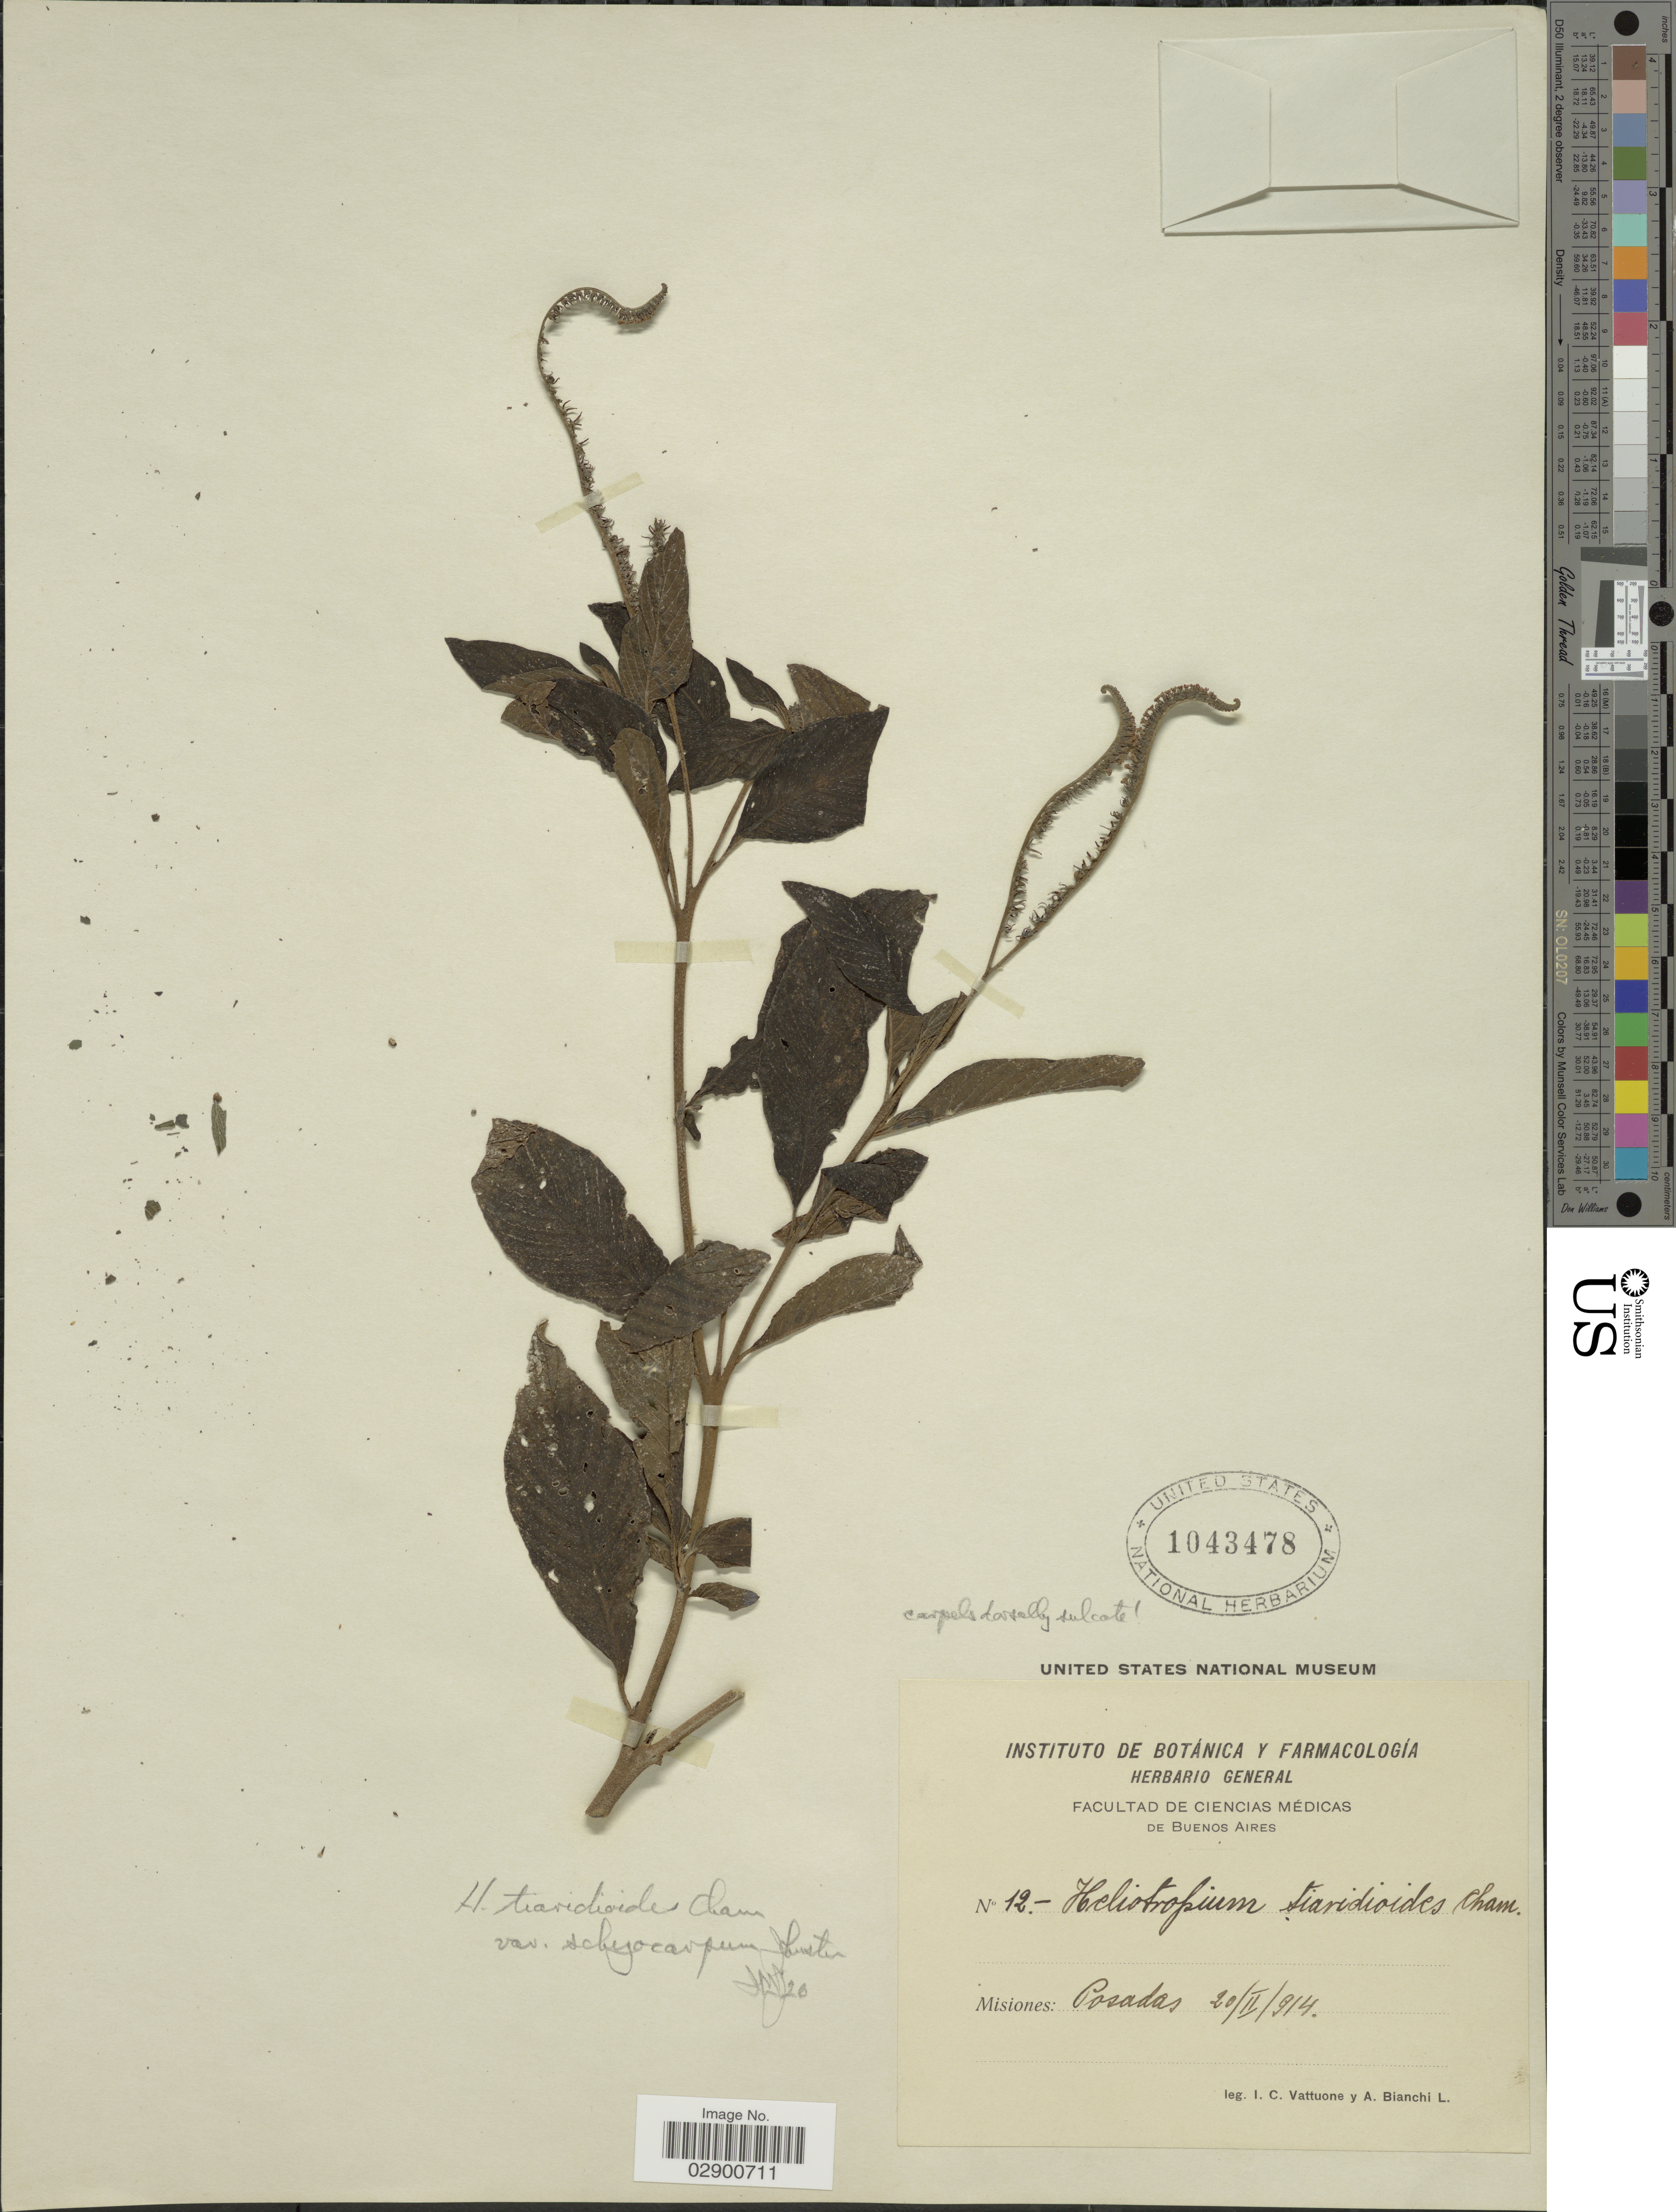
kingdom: Plantae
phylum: Tracheophyta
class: Magnoliopsida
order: Boraginales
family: Heliotropiaceae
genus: Heliotropium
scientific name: Heliotropium transalpinum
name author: Vell.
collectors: I. Vattuone & A. Bianchi L.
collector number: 12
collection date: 1914-02-20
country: Argentina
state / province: Misiones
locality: Posadas.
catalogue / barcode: US 1043478